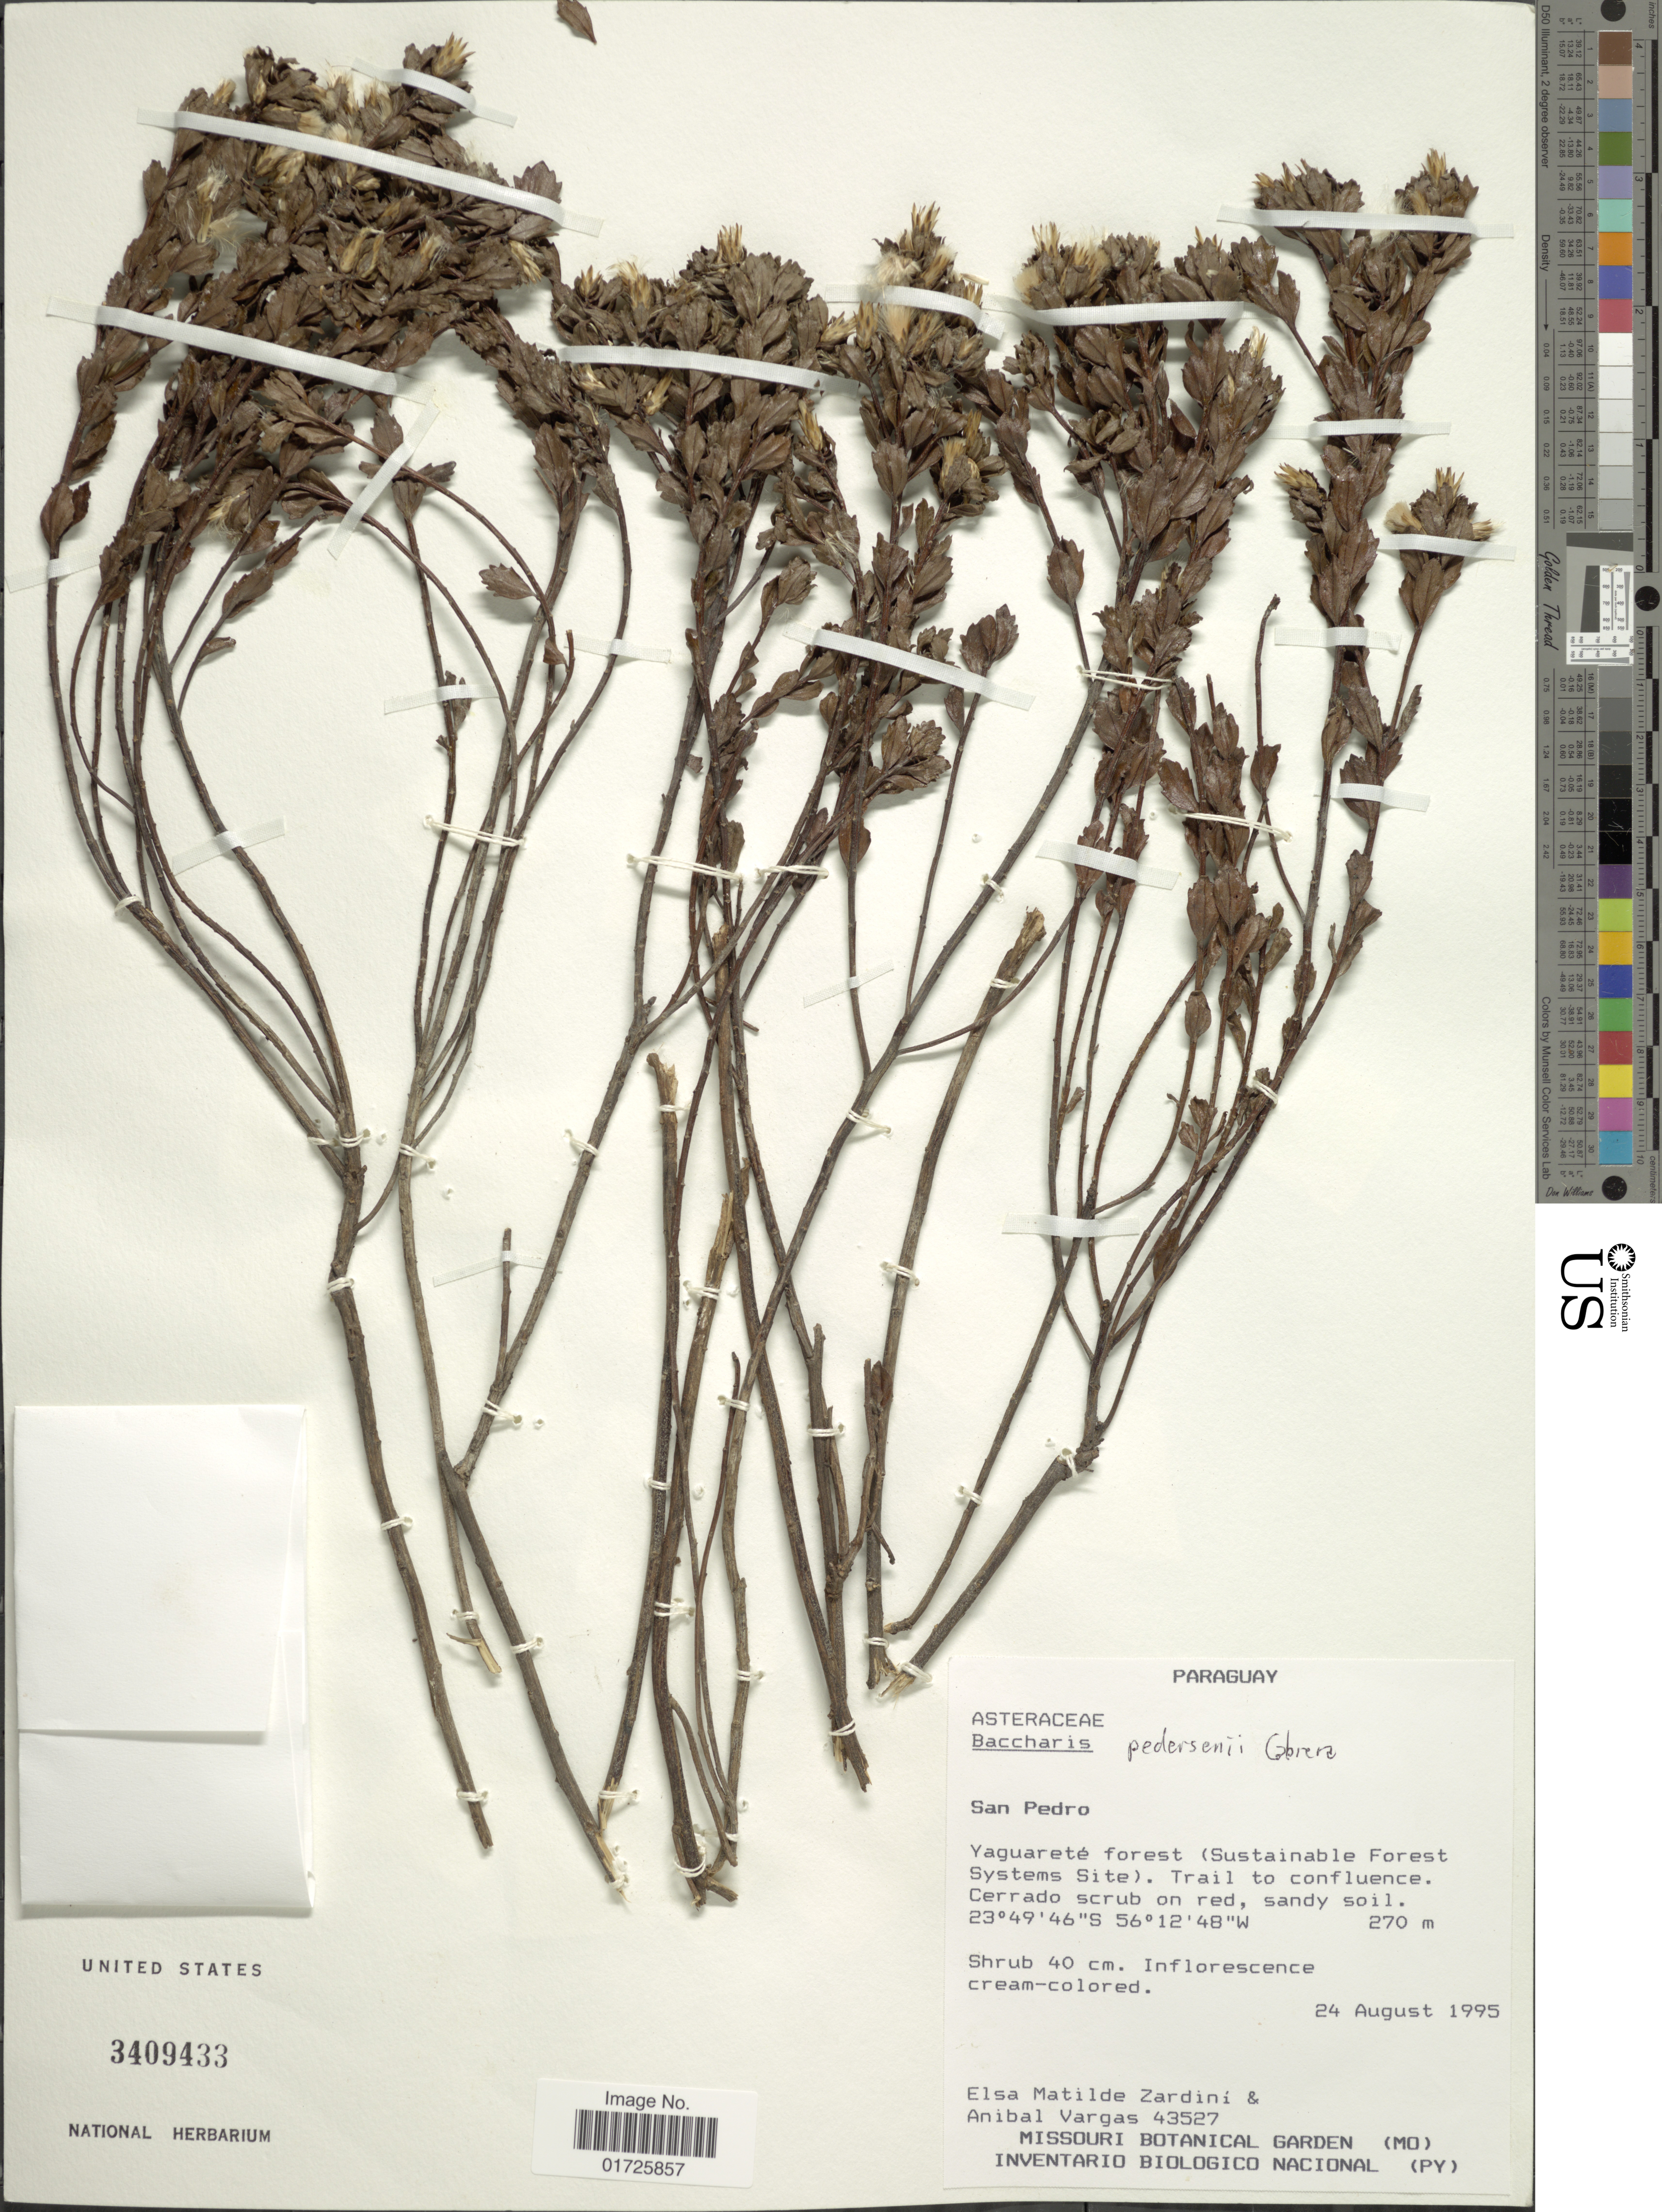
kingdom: Plantae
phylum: Tracheophyta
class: Magnoliopsida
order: Asterales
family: Asteraceae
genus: Baccharis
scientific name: Baccharis pedersenii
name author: Cabrera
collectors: E. M. Zardini & A. Vargas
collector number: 43527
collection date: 1995-08-24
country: Paraguay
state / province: San Pedro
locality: San Pedro. Yaguareté forest (Sustainable Forest Systems Site). Trail to confluence.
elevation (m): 270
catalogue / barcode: US 3409433